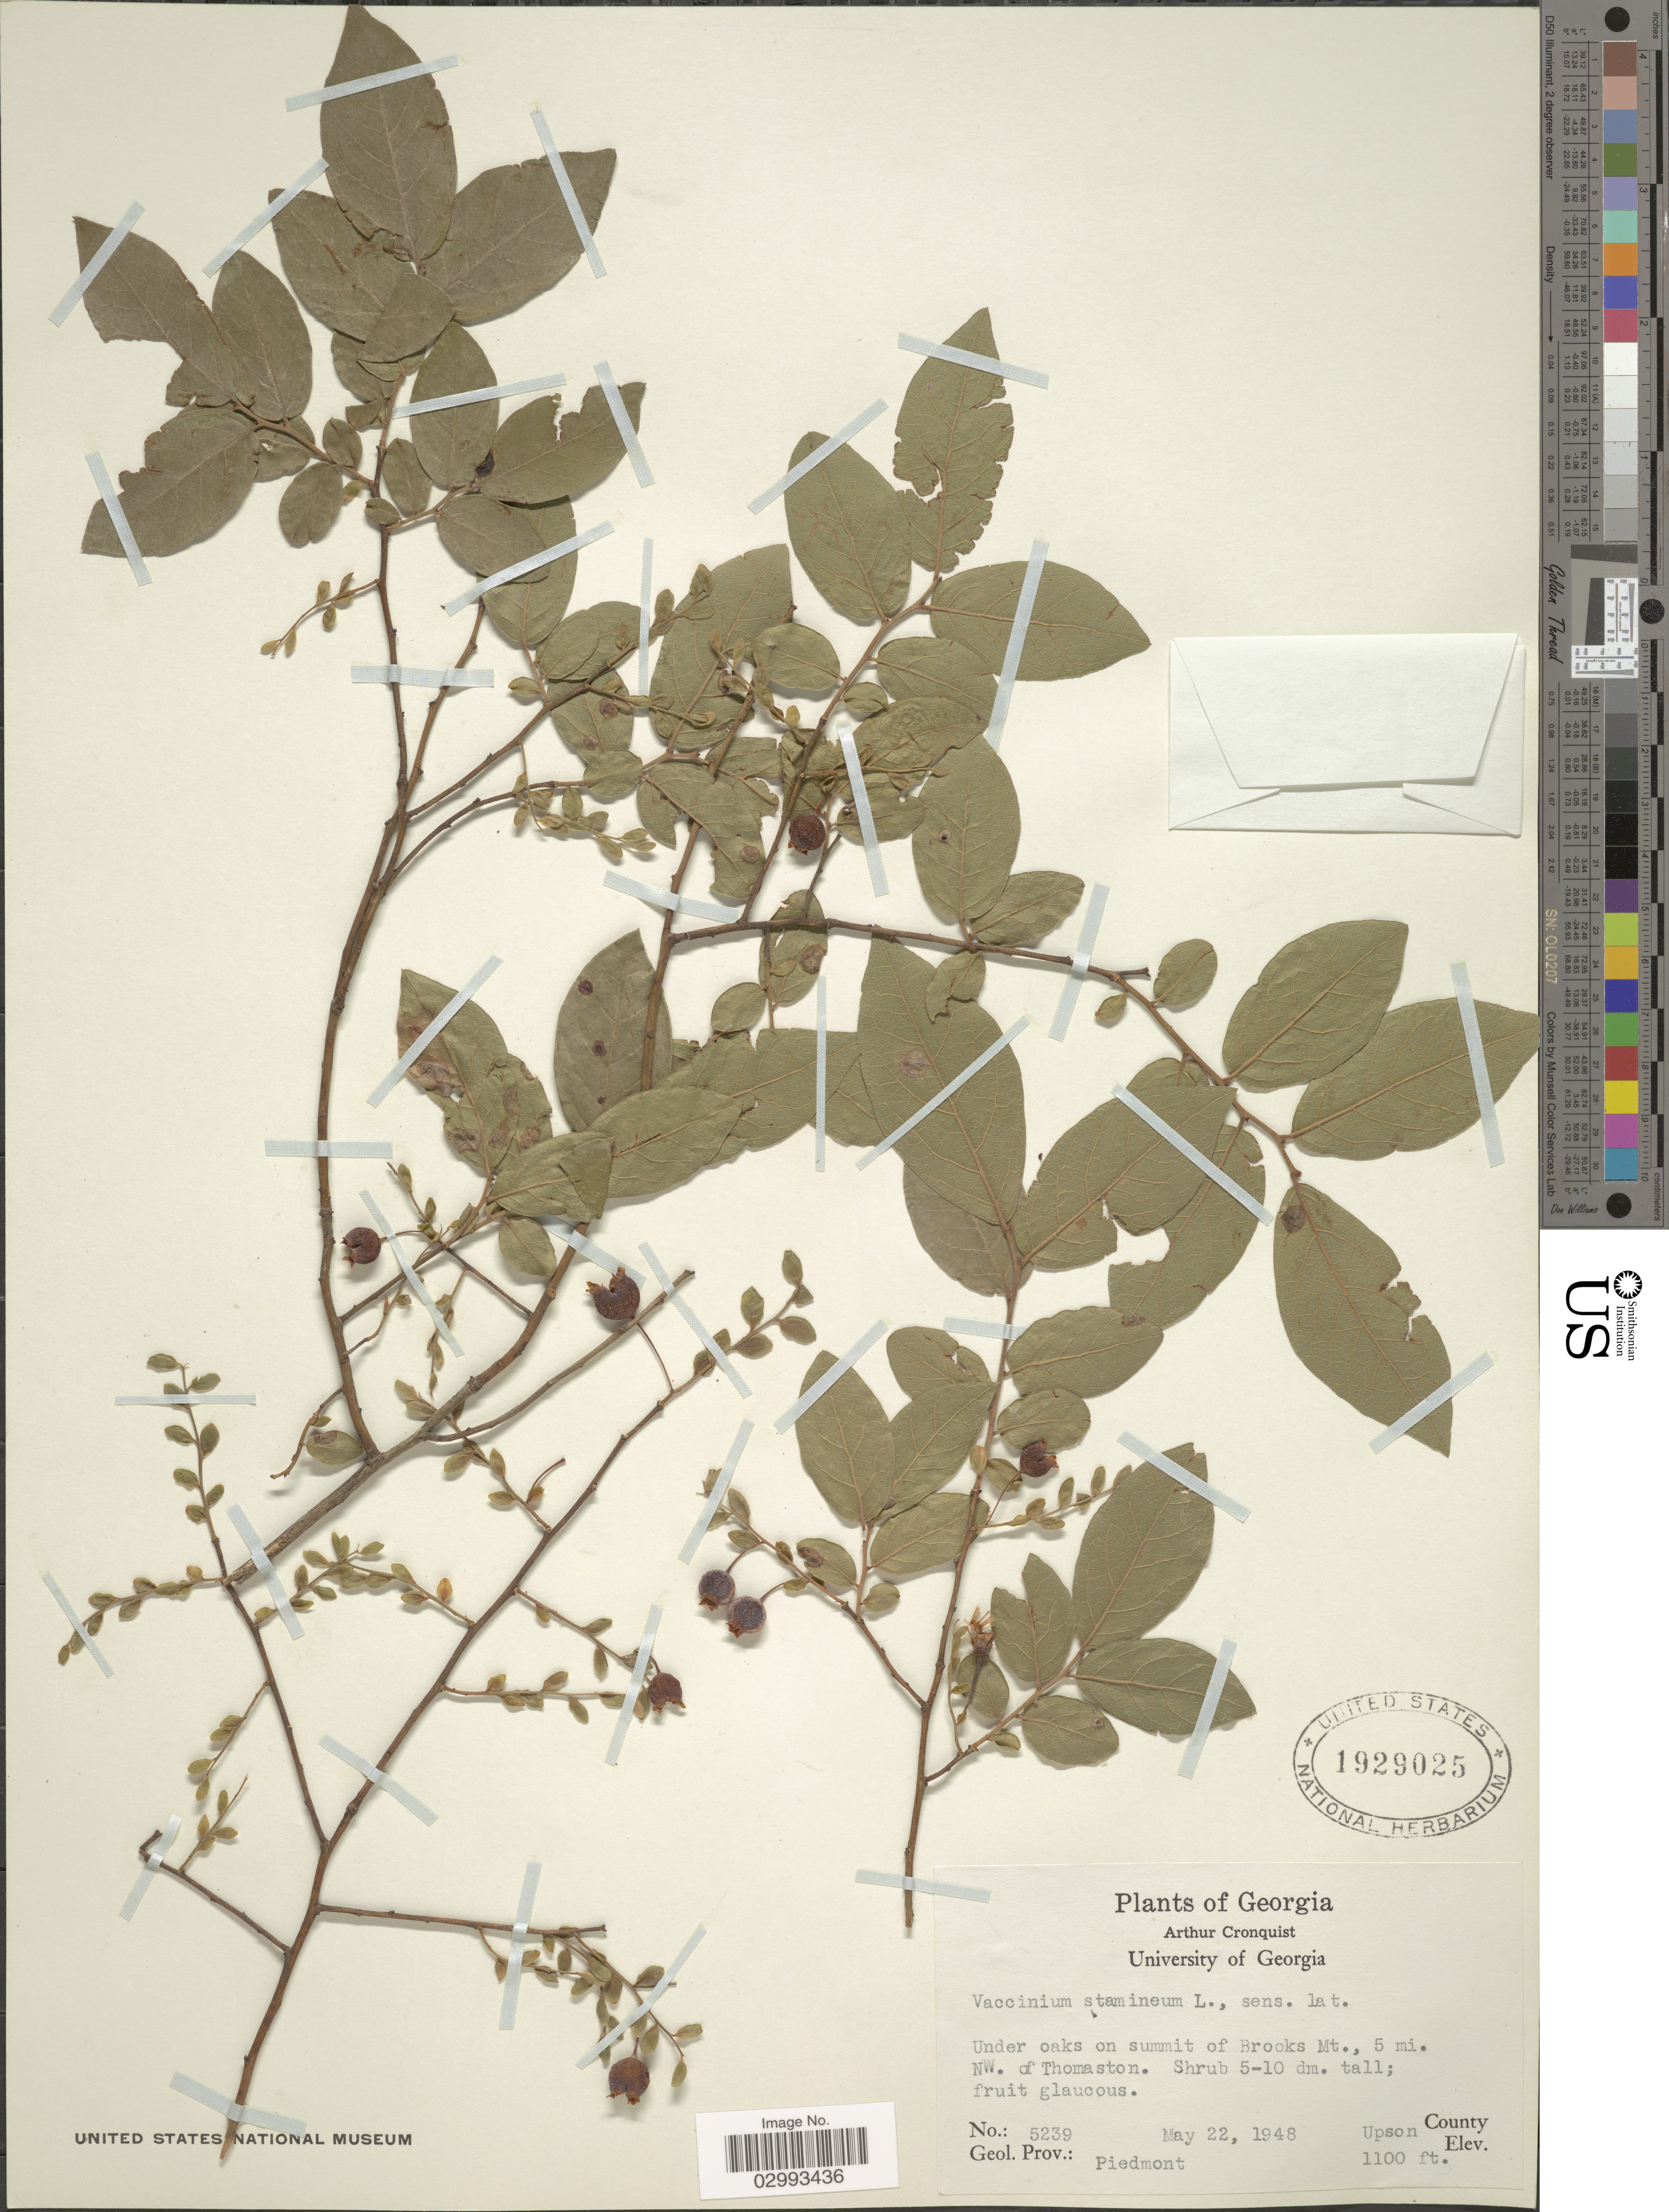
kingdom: Plantae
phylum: Tracheophyta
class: Magnoliopsida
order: Ericales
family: Ericaceae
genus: Polycodium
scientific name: Polycodium stamineum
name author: (L.) Greene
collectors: A. J. Cronquist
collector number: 5239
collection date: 1948-05-22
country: United States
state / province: Georgia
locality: Under oaks on summit of Brooks Mt., 5 mi. NW. of Thomaston. Upson County.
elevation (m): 335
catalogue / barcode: US 1929025